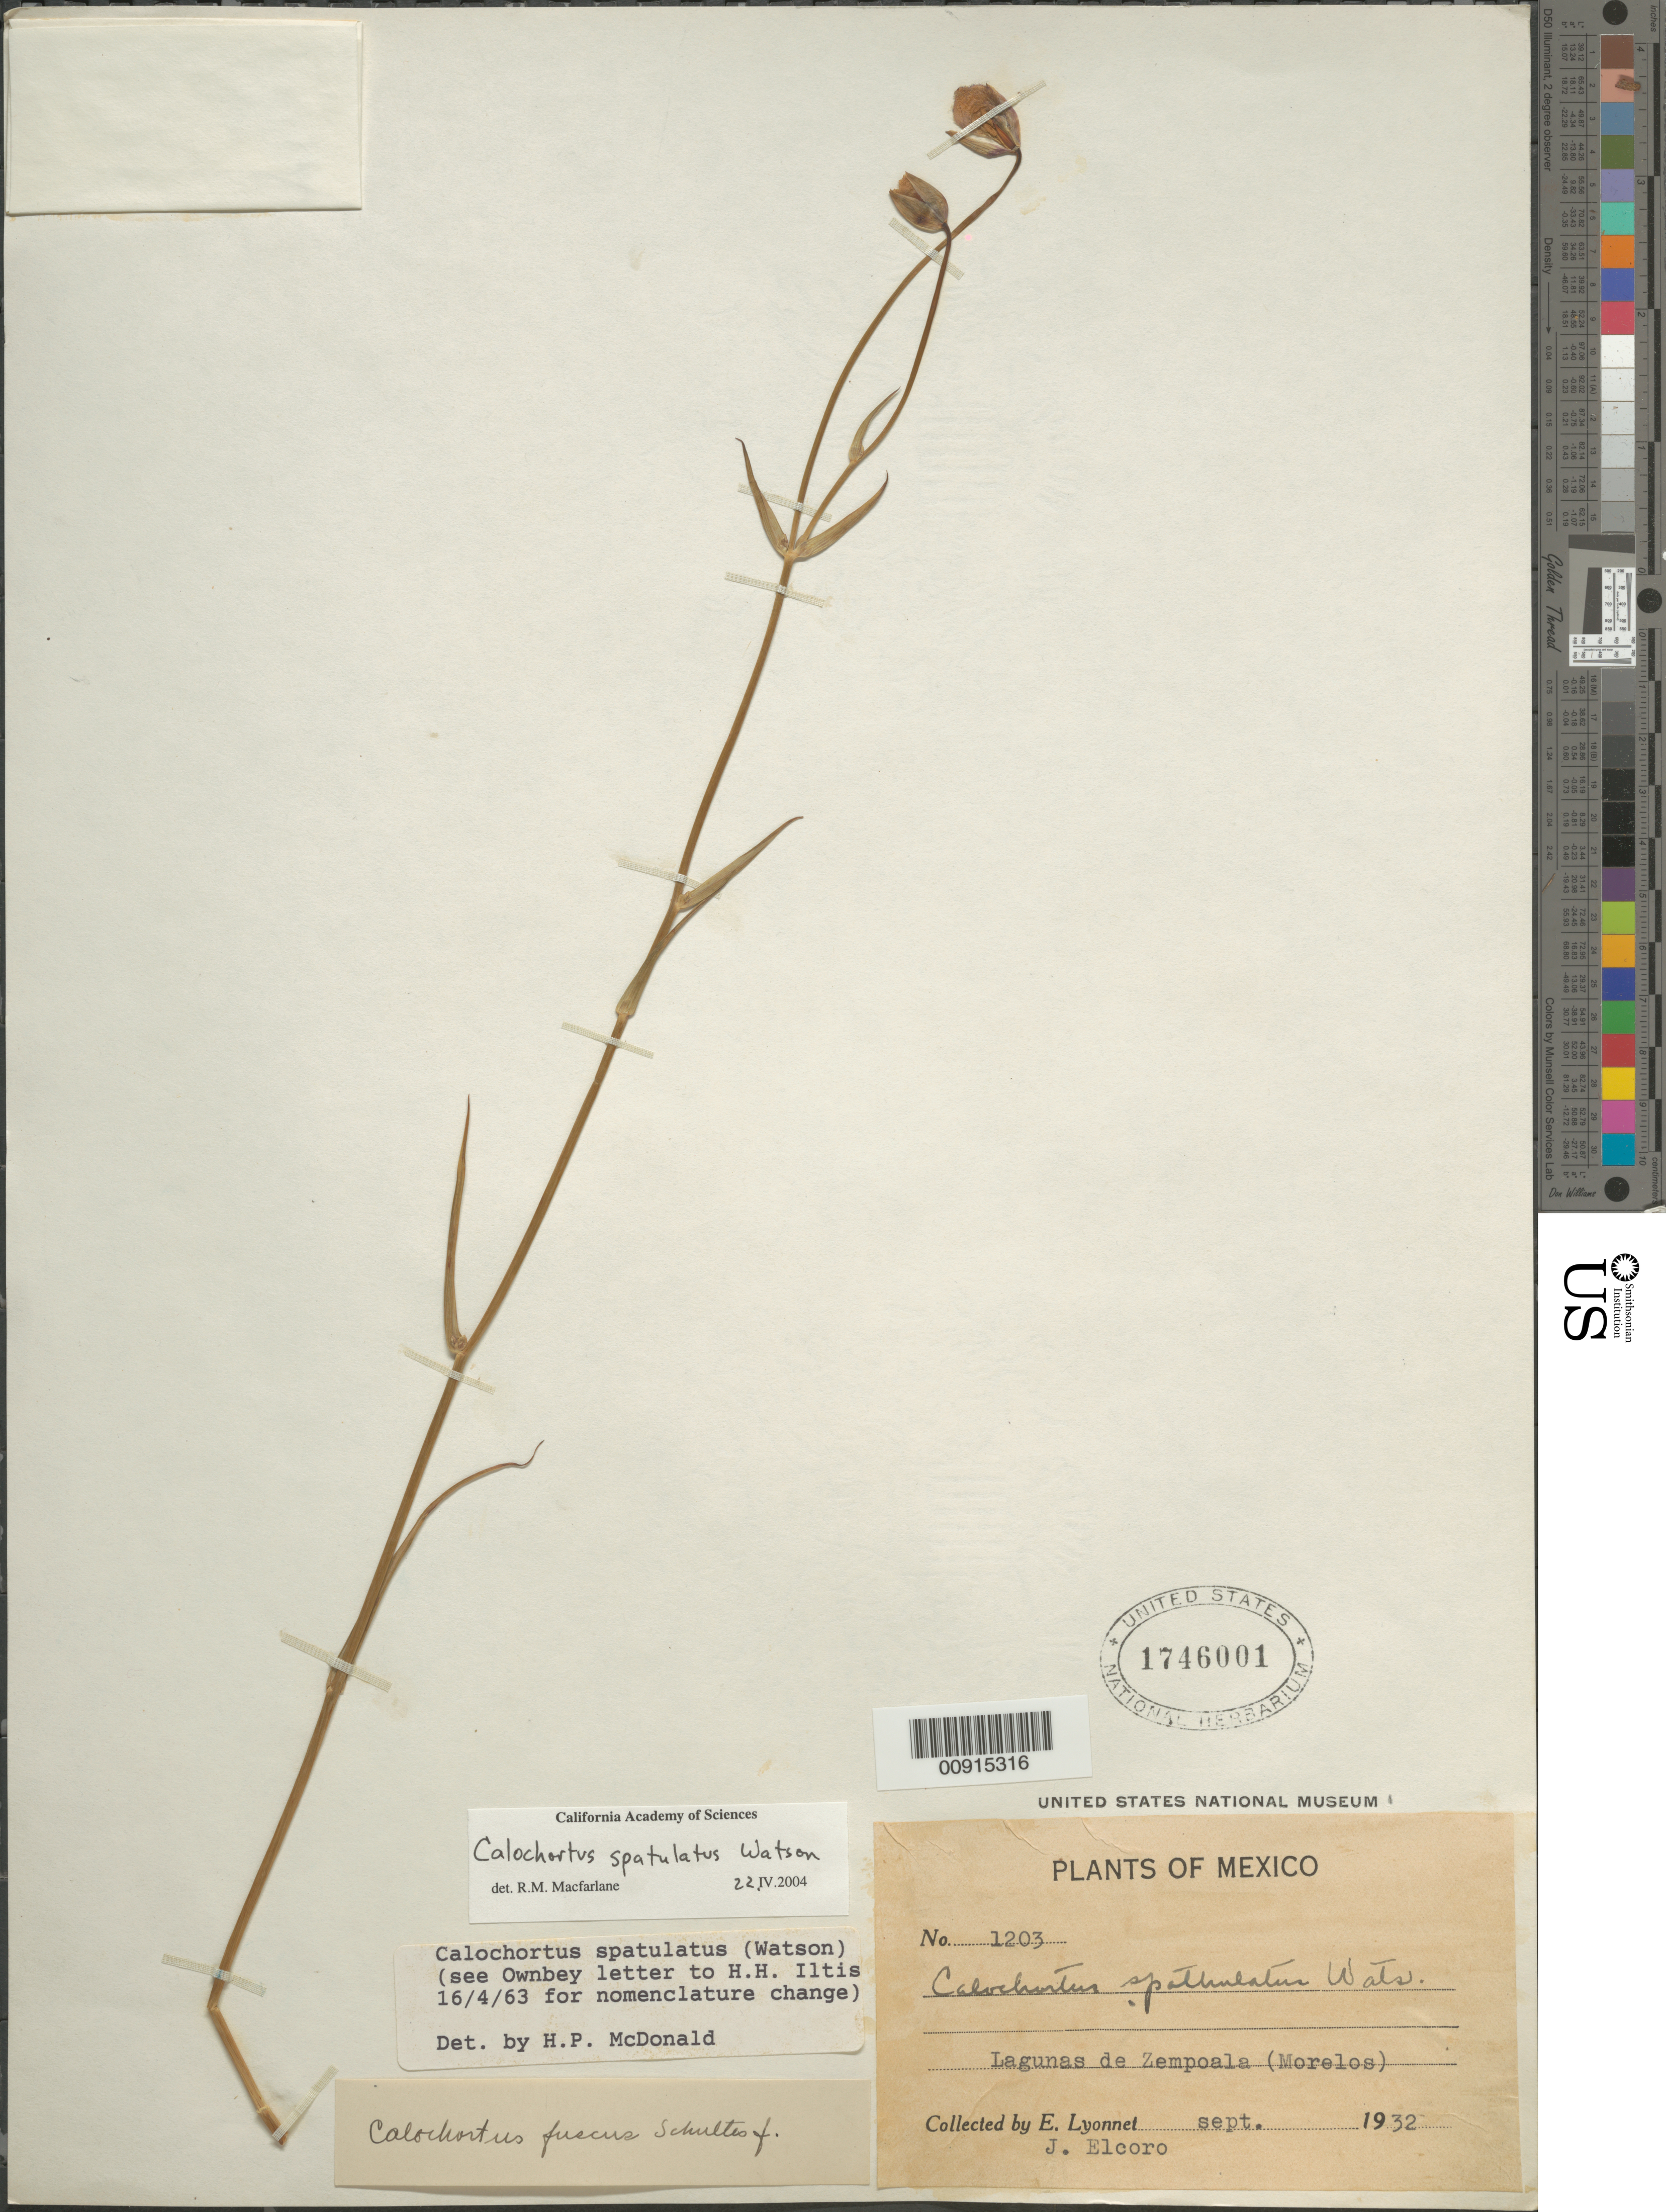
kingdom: Plantae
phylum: Tracheophyta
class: Liliopsida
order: Liliales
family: Liliaceae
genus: Calochortus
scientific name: Calochortus spatulatus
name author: S. Watson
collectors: Bro. E. Lyonnet & J. Elcoro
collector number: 1203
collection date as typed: Sep 1932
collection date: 1932-09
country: Mexico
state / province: Morelos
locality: Lagunas de Zempoala (Morelos).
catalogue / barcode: US 1746001